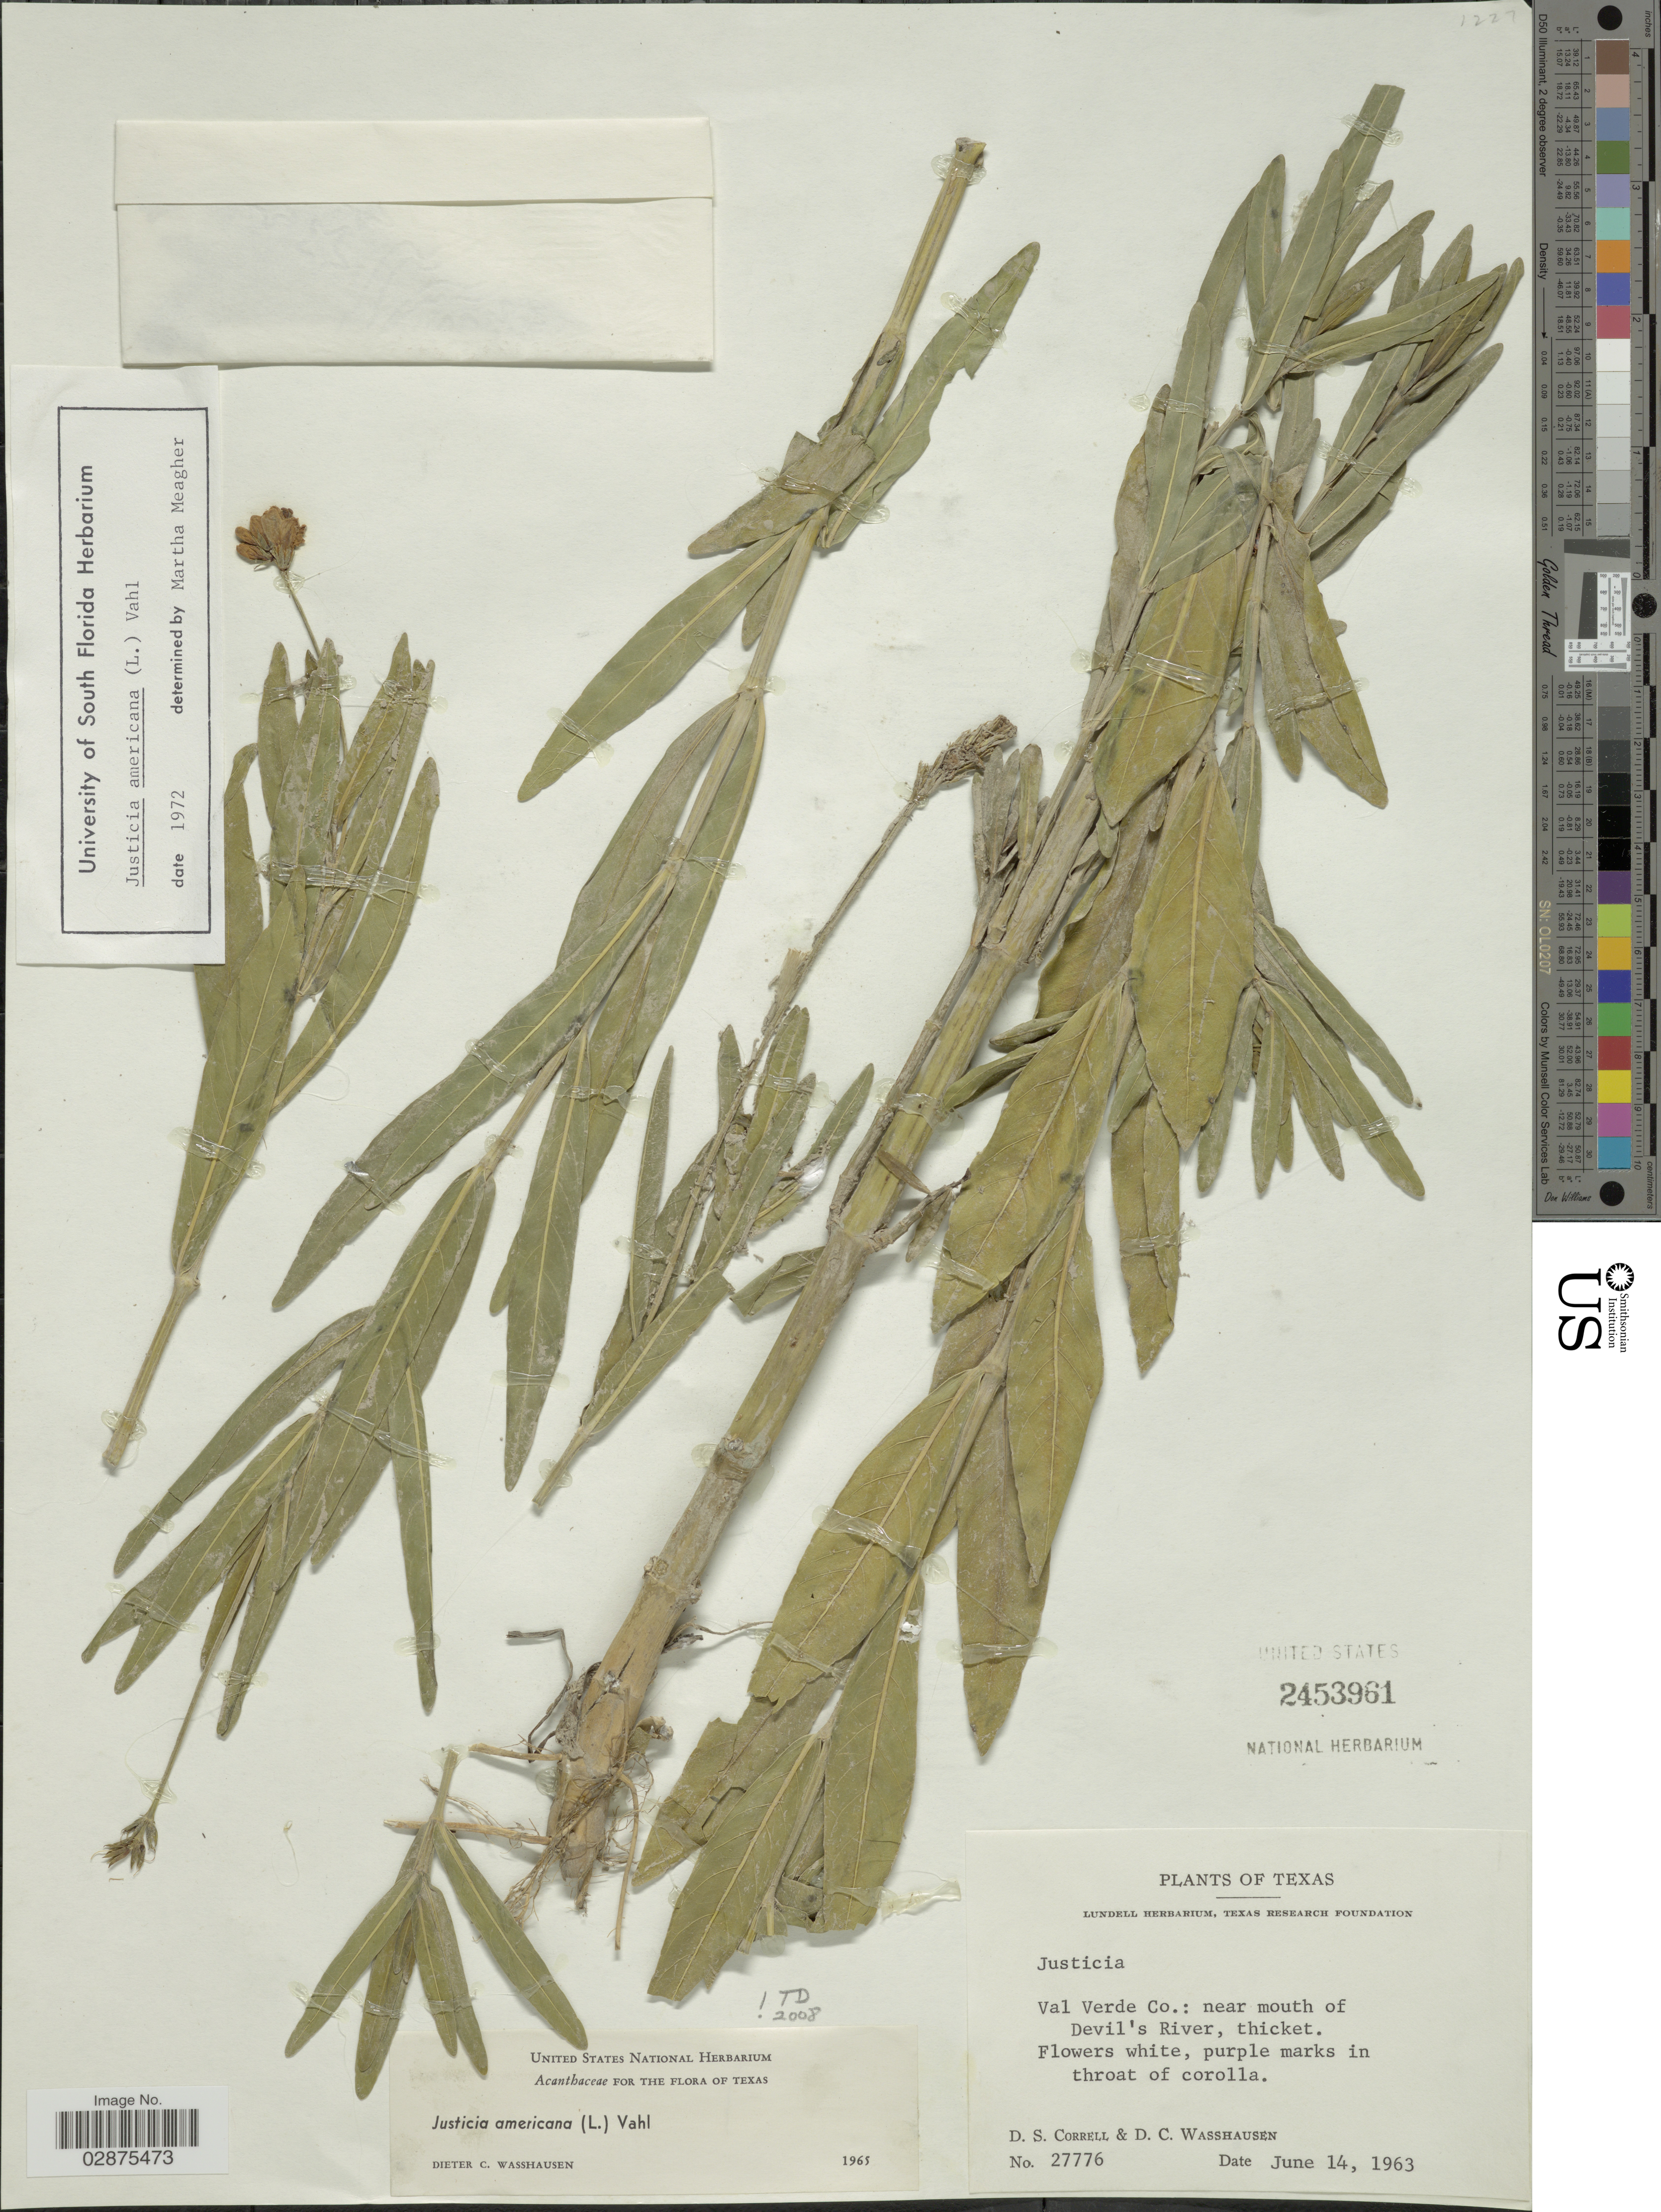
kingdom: Plantae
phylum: Tracheophyta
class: Magnoliopsida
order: Lamiales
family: Acanthaceae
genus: Justicia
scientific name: Justicia americana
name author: (L.) Vahl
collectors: D. S. Correll & D. C. Wasshausen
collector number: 27776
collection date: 1963-06-14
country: United States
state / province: Texas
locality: Val Verde Co.: near mouth of Devil's River, thicket.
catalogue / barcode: US 2453961